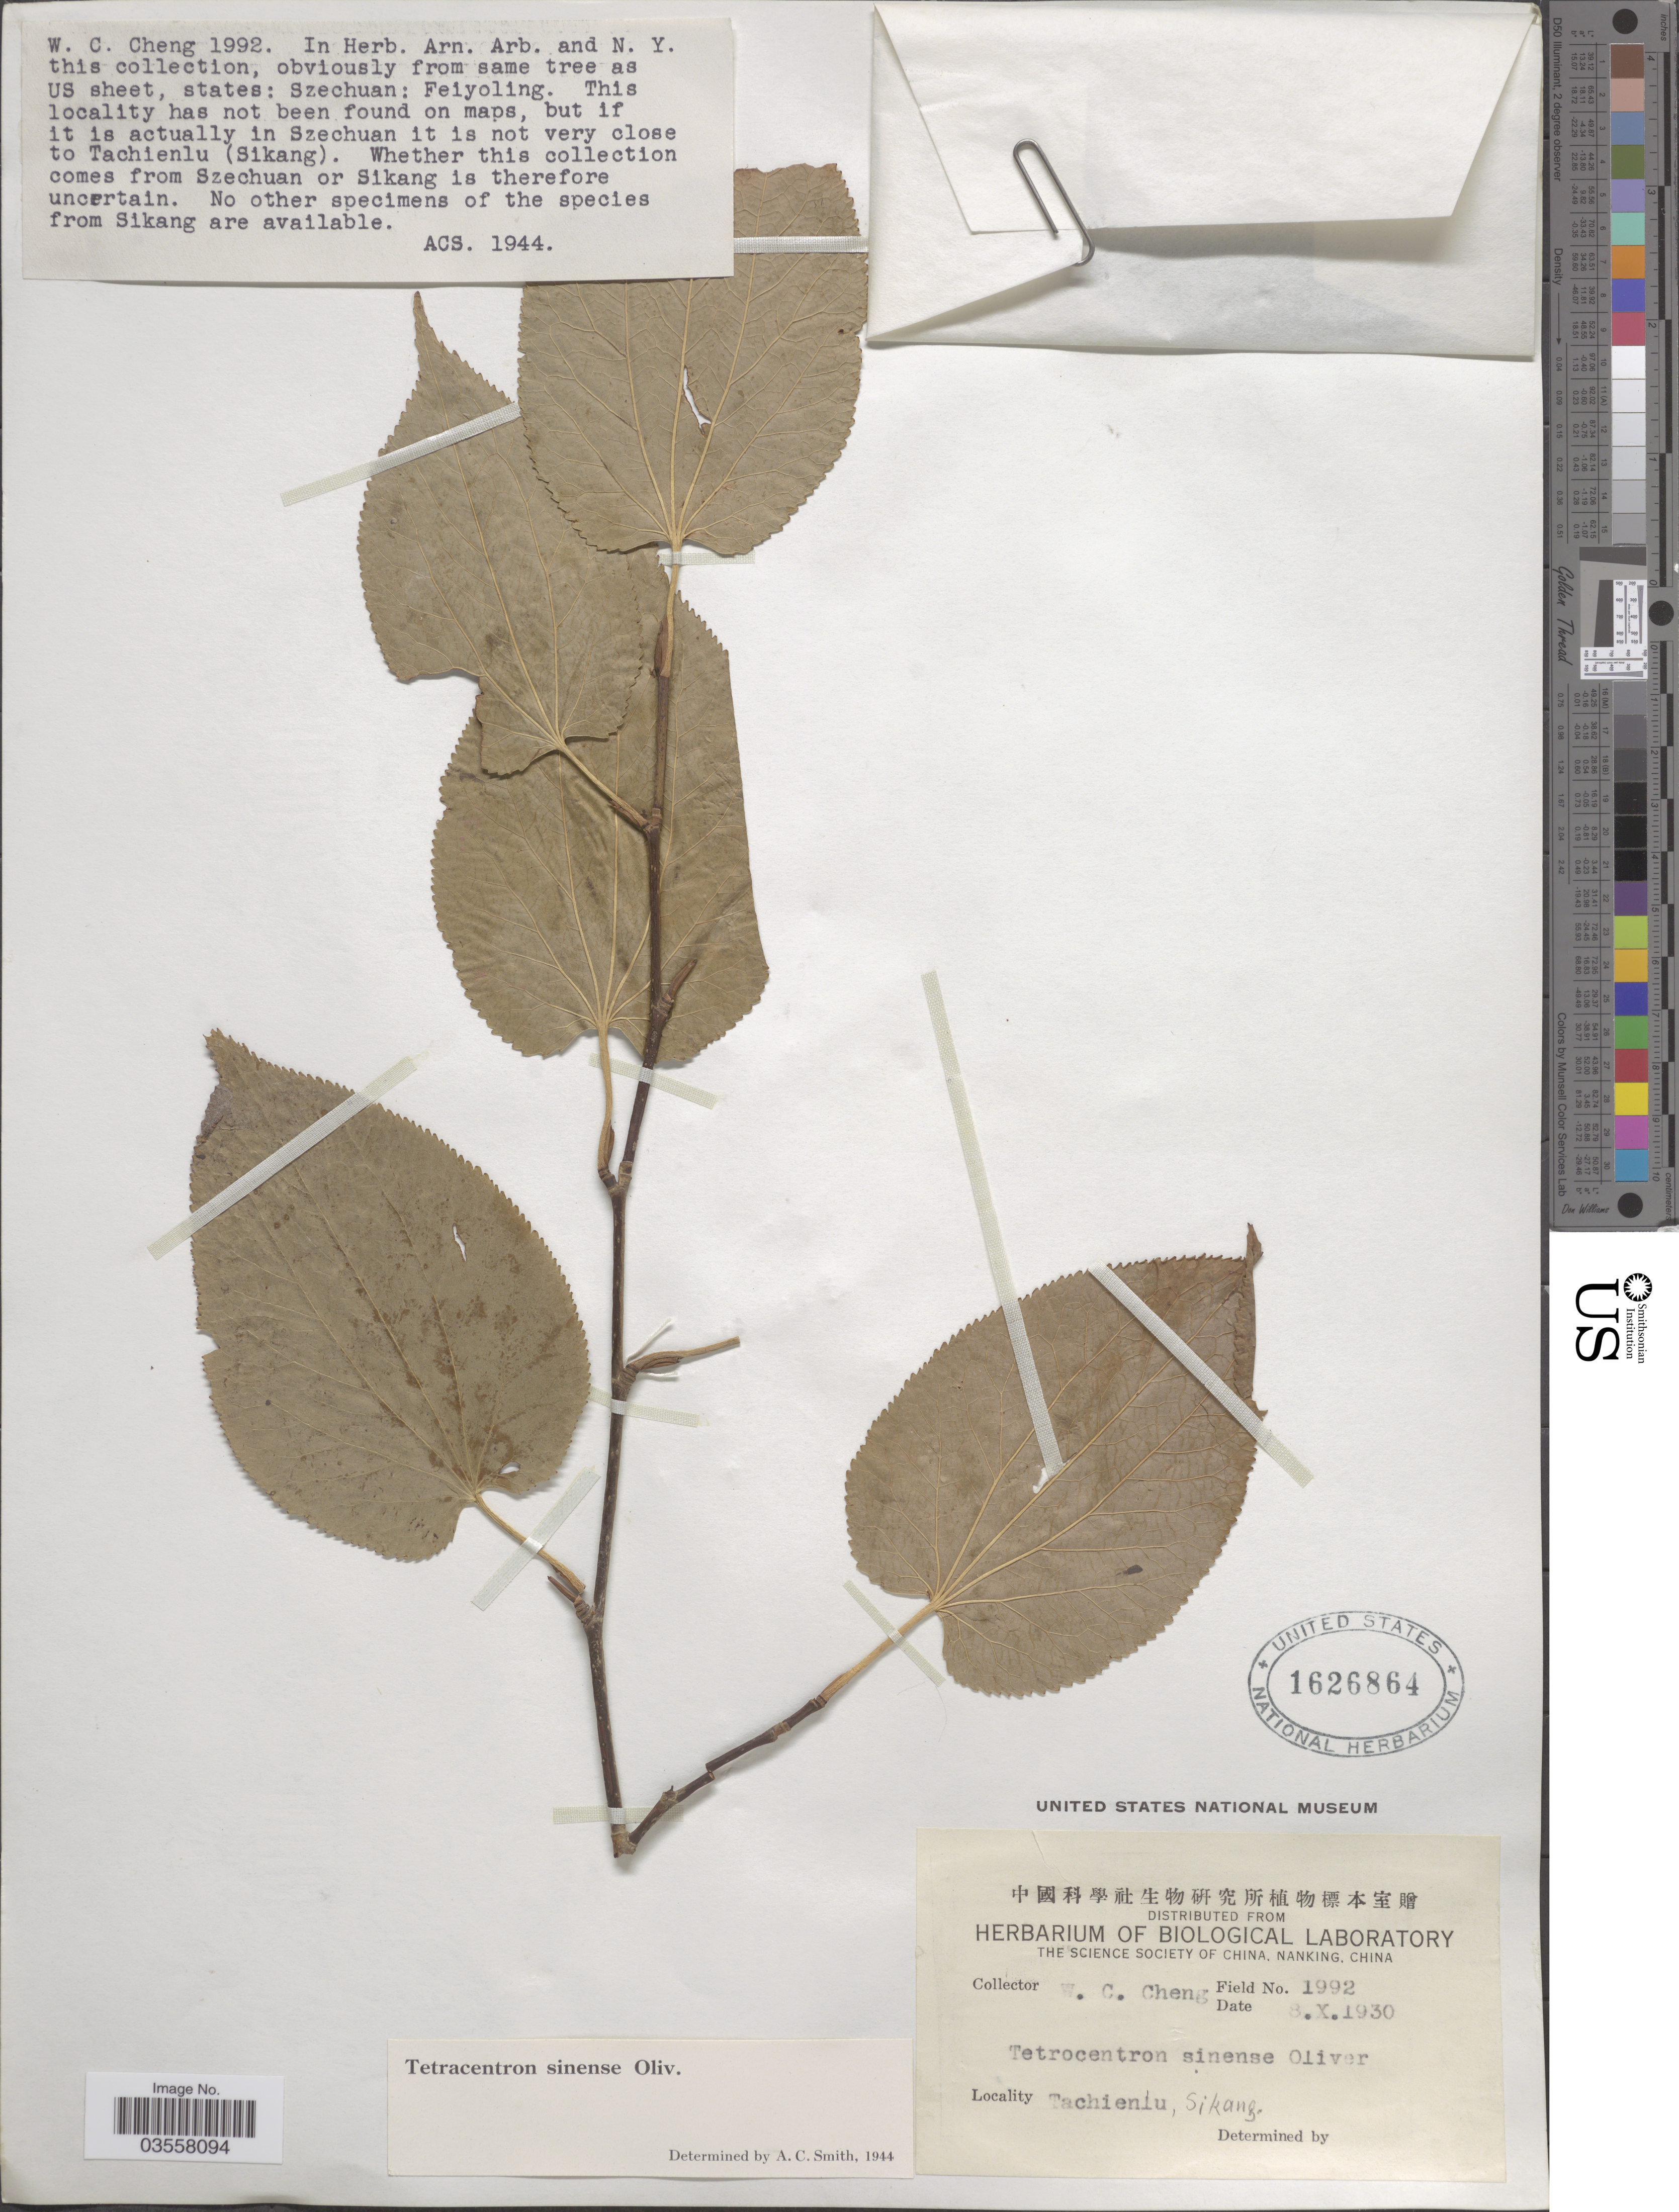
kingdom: Plantae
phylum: Tracheophyta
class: Magnoliopsida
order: Trochodendrales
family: Trochodendraceae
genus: Tetracentron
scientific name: Tetracentron sinense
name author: Oliv.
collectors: W. C. Cheng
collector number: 1992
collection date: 1930-10-08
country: China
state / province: Sichuan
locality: Szechuan. Tachienlu, Sikang.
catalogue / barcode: US 1626864